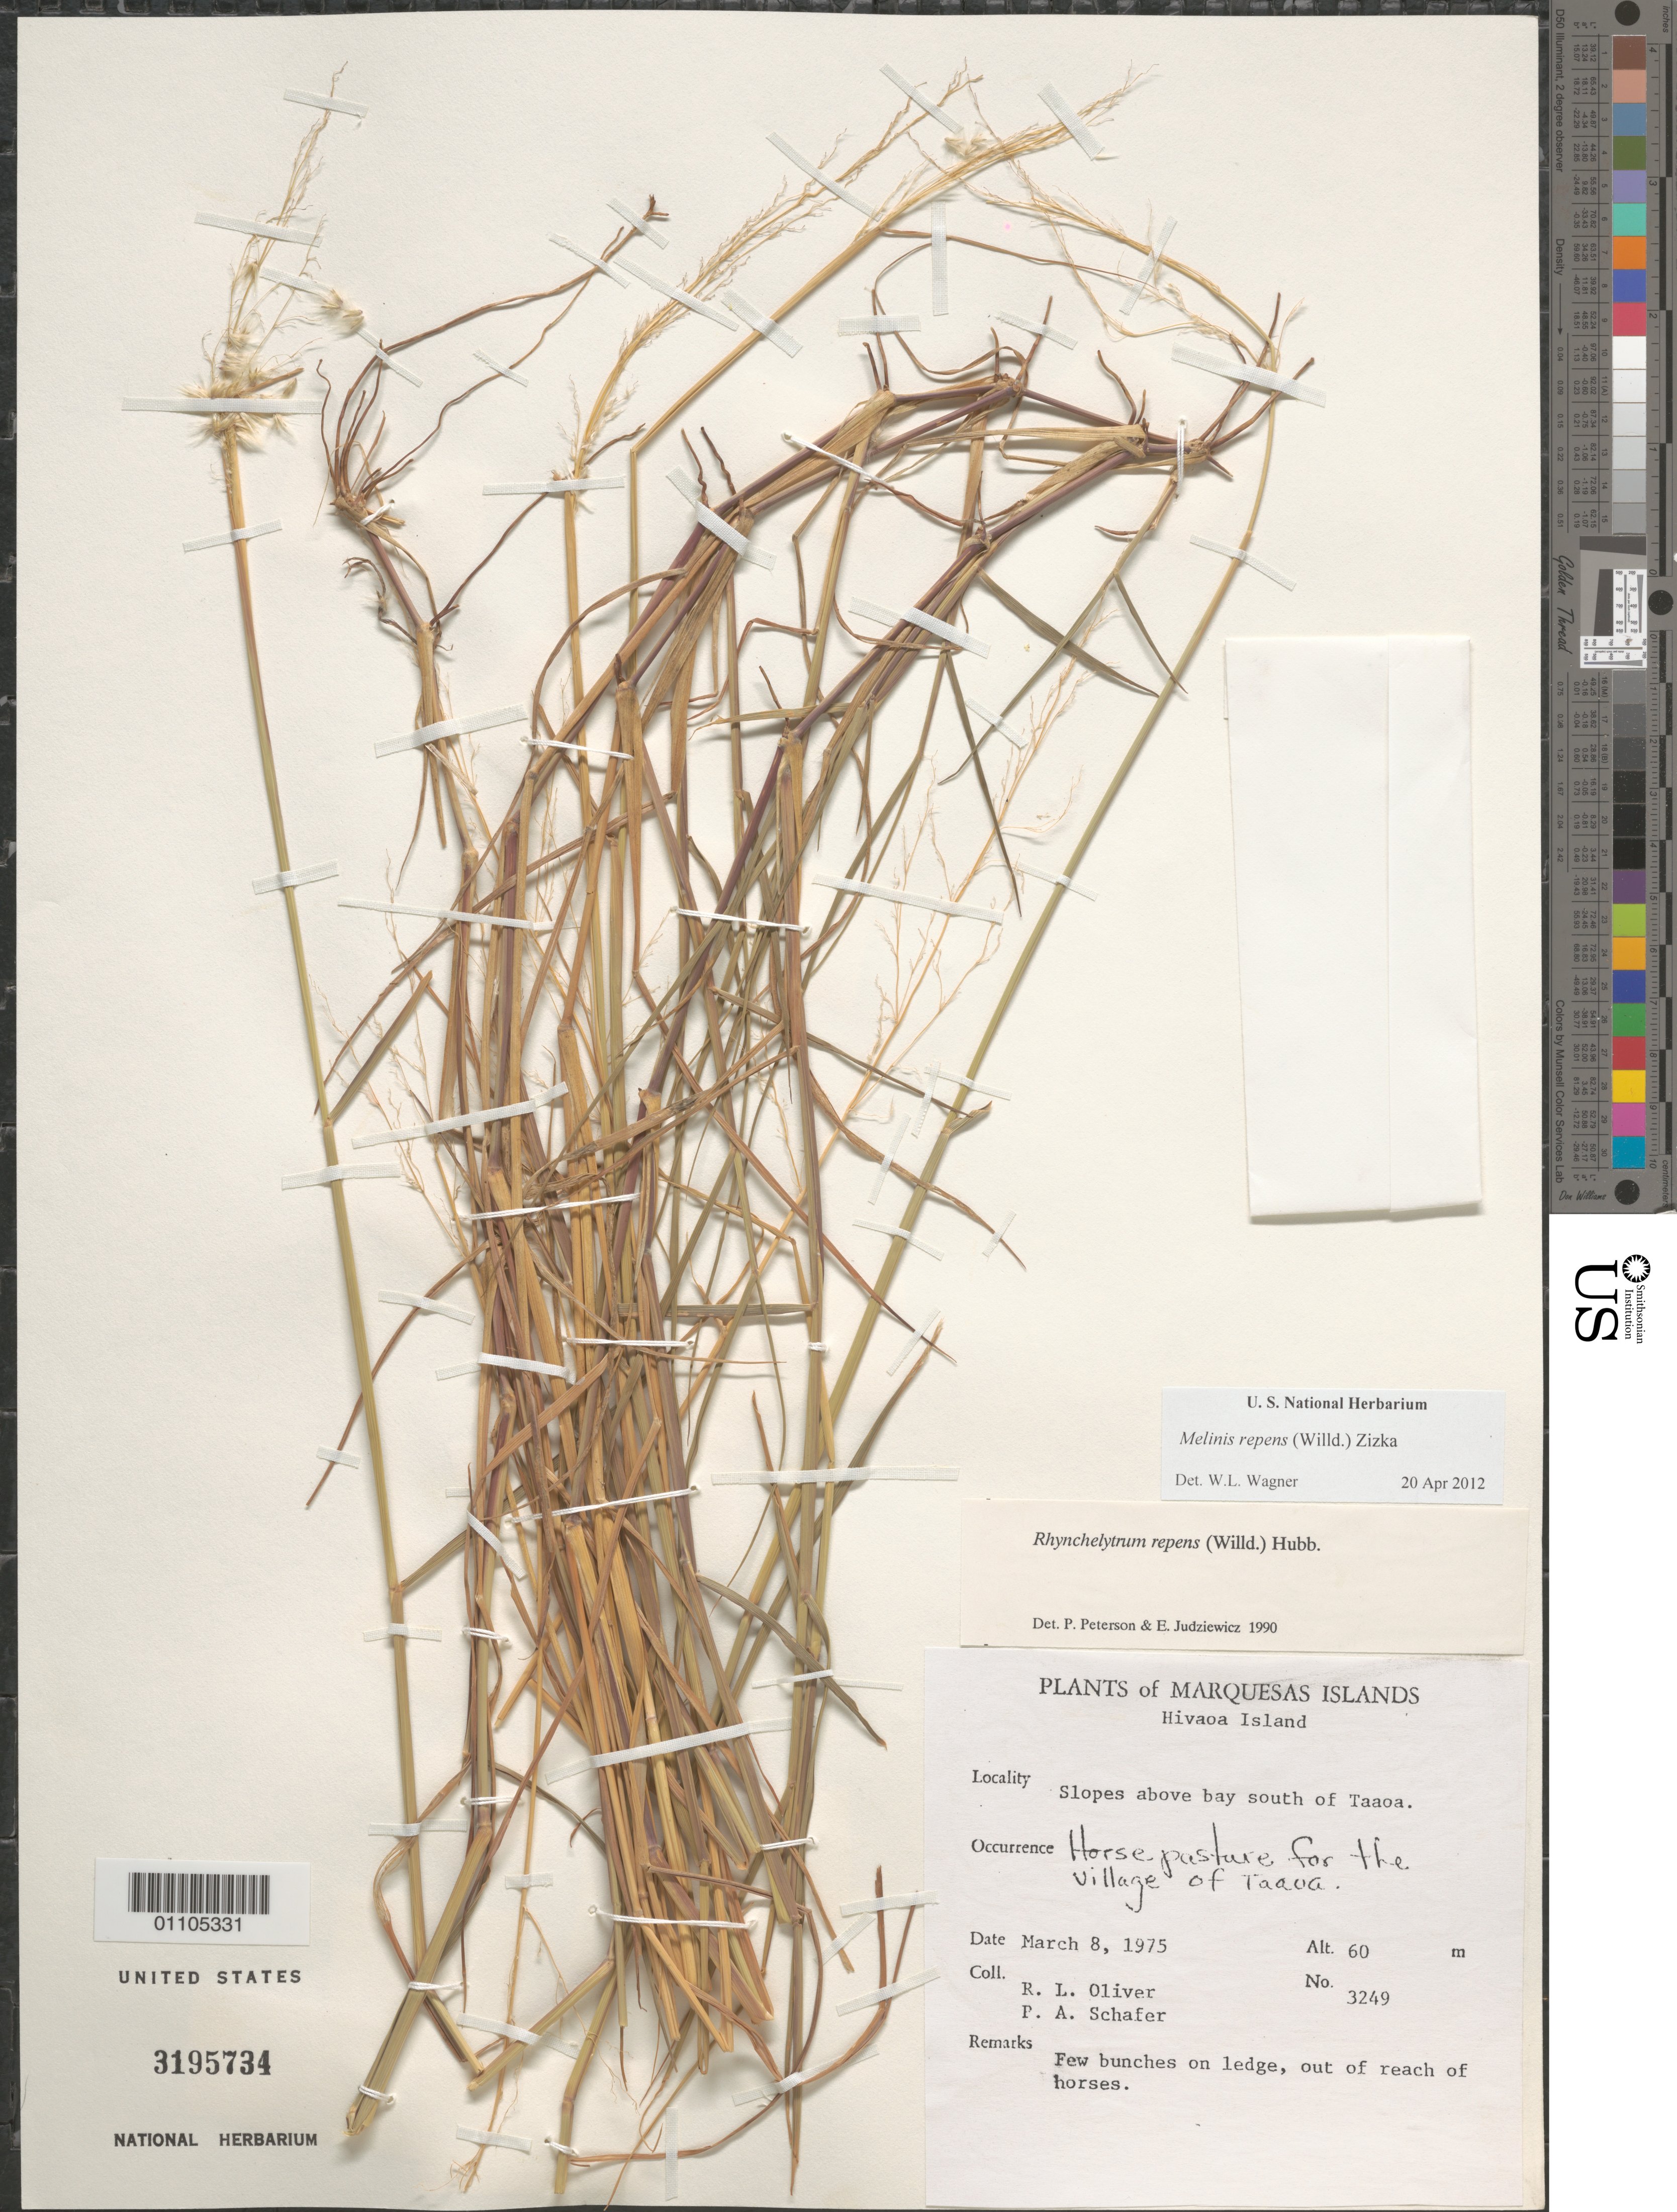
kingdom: Plantae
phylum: Tracheophyta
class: Liliopsida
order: Poales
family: Poaceae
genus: Melinis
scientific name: Melinis repens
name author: (Willd.) Zizka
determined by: Peterson, P. M.; Judziewicz, E. J.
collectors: R. L. Oliver & P. A. Schäfer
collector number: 3249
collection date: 1975-03-08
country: French Polynesia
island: Hiva Oa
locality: slopes above bay S of Taaoa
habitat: horse pasture for the village of Taaoa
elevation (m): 60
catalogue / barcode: US 3195734